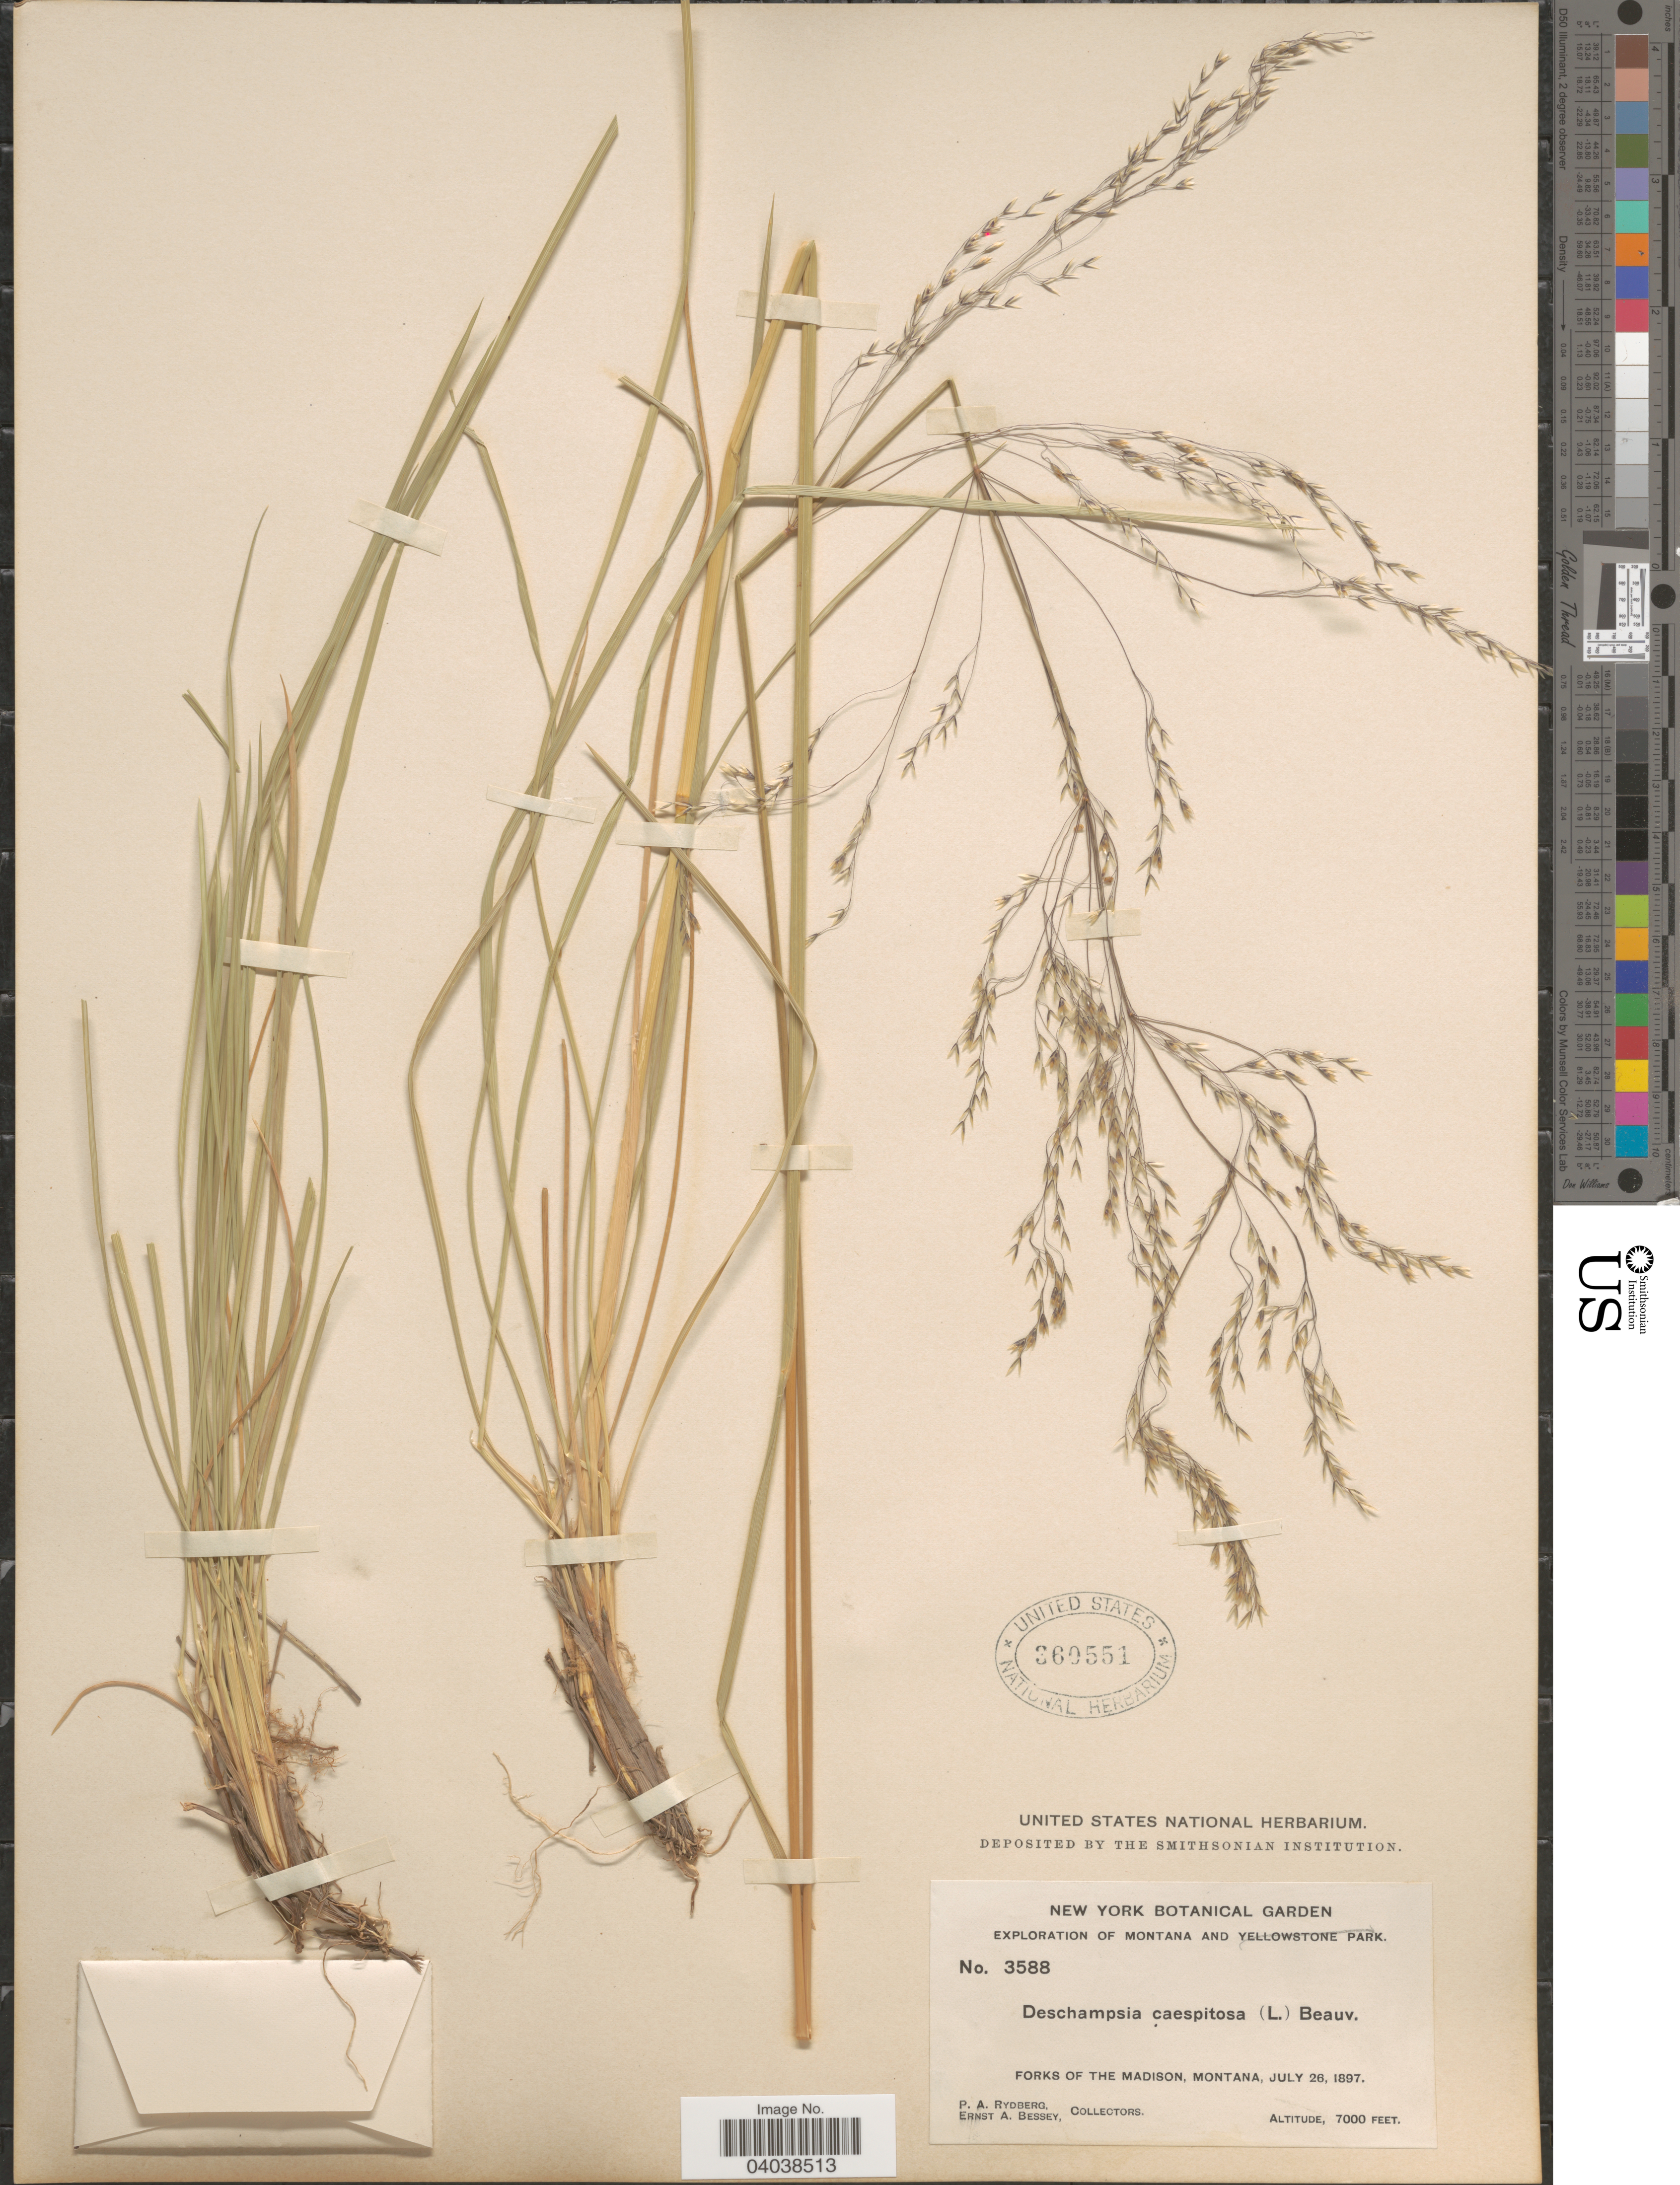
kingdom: Plantae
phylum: Tracheophyta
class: Liliopsida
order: Poales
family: Poaceae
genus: Deschampsia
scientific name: Deschampsia cespitosa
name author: (L.) P. Beauv.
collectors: P. A. Rydberg & E. A. Bessey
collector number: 3588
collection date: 1897-07-26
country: United States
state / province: Montana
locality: Forks of the Madison.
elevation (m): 2134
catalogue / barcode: US 360551